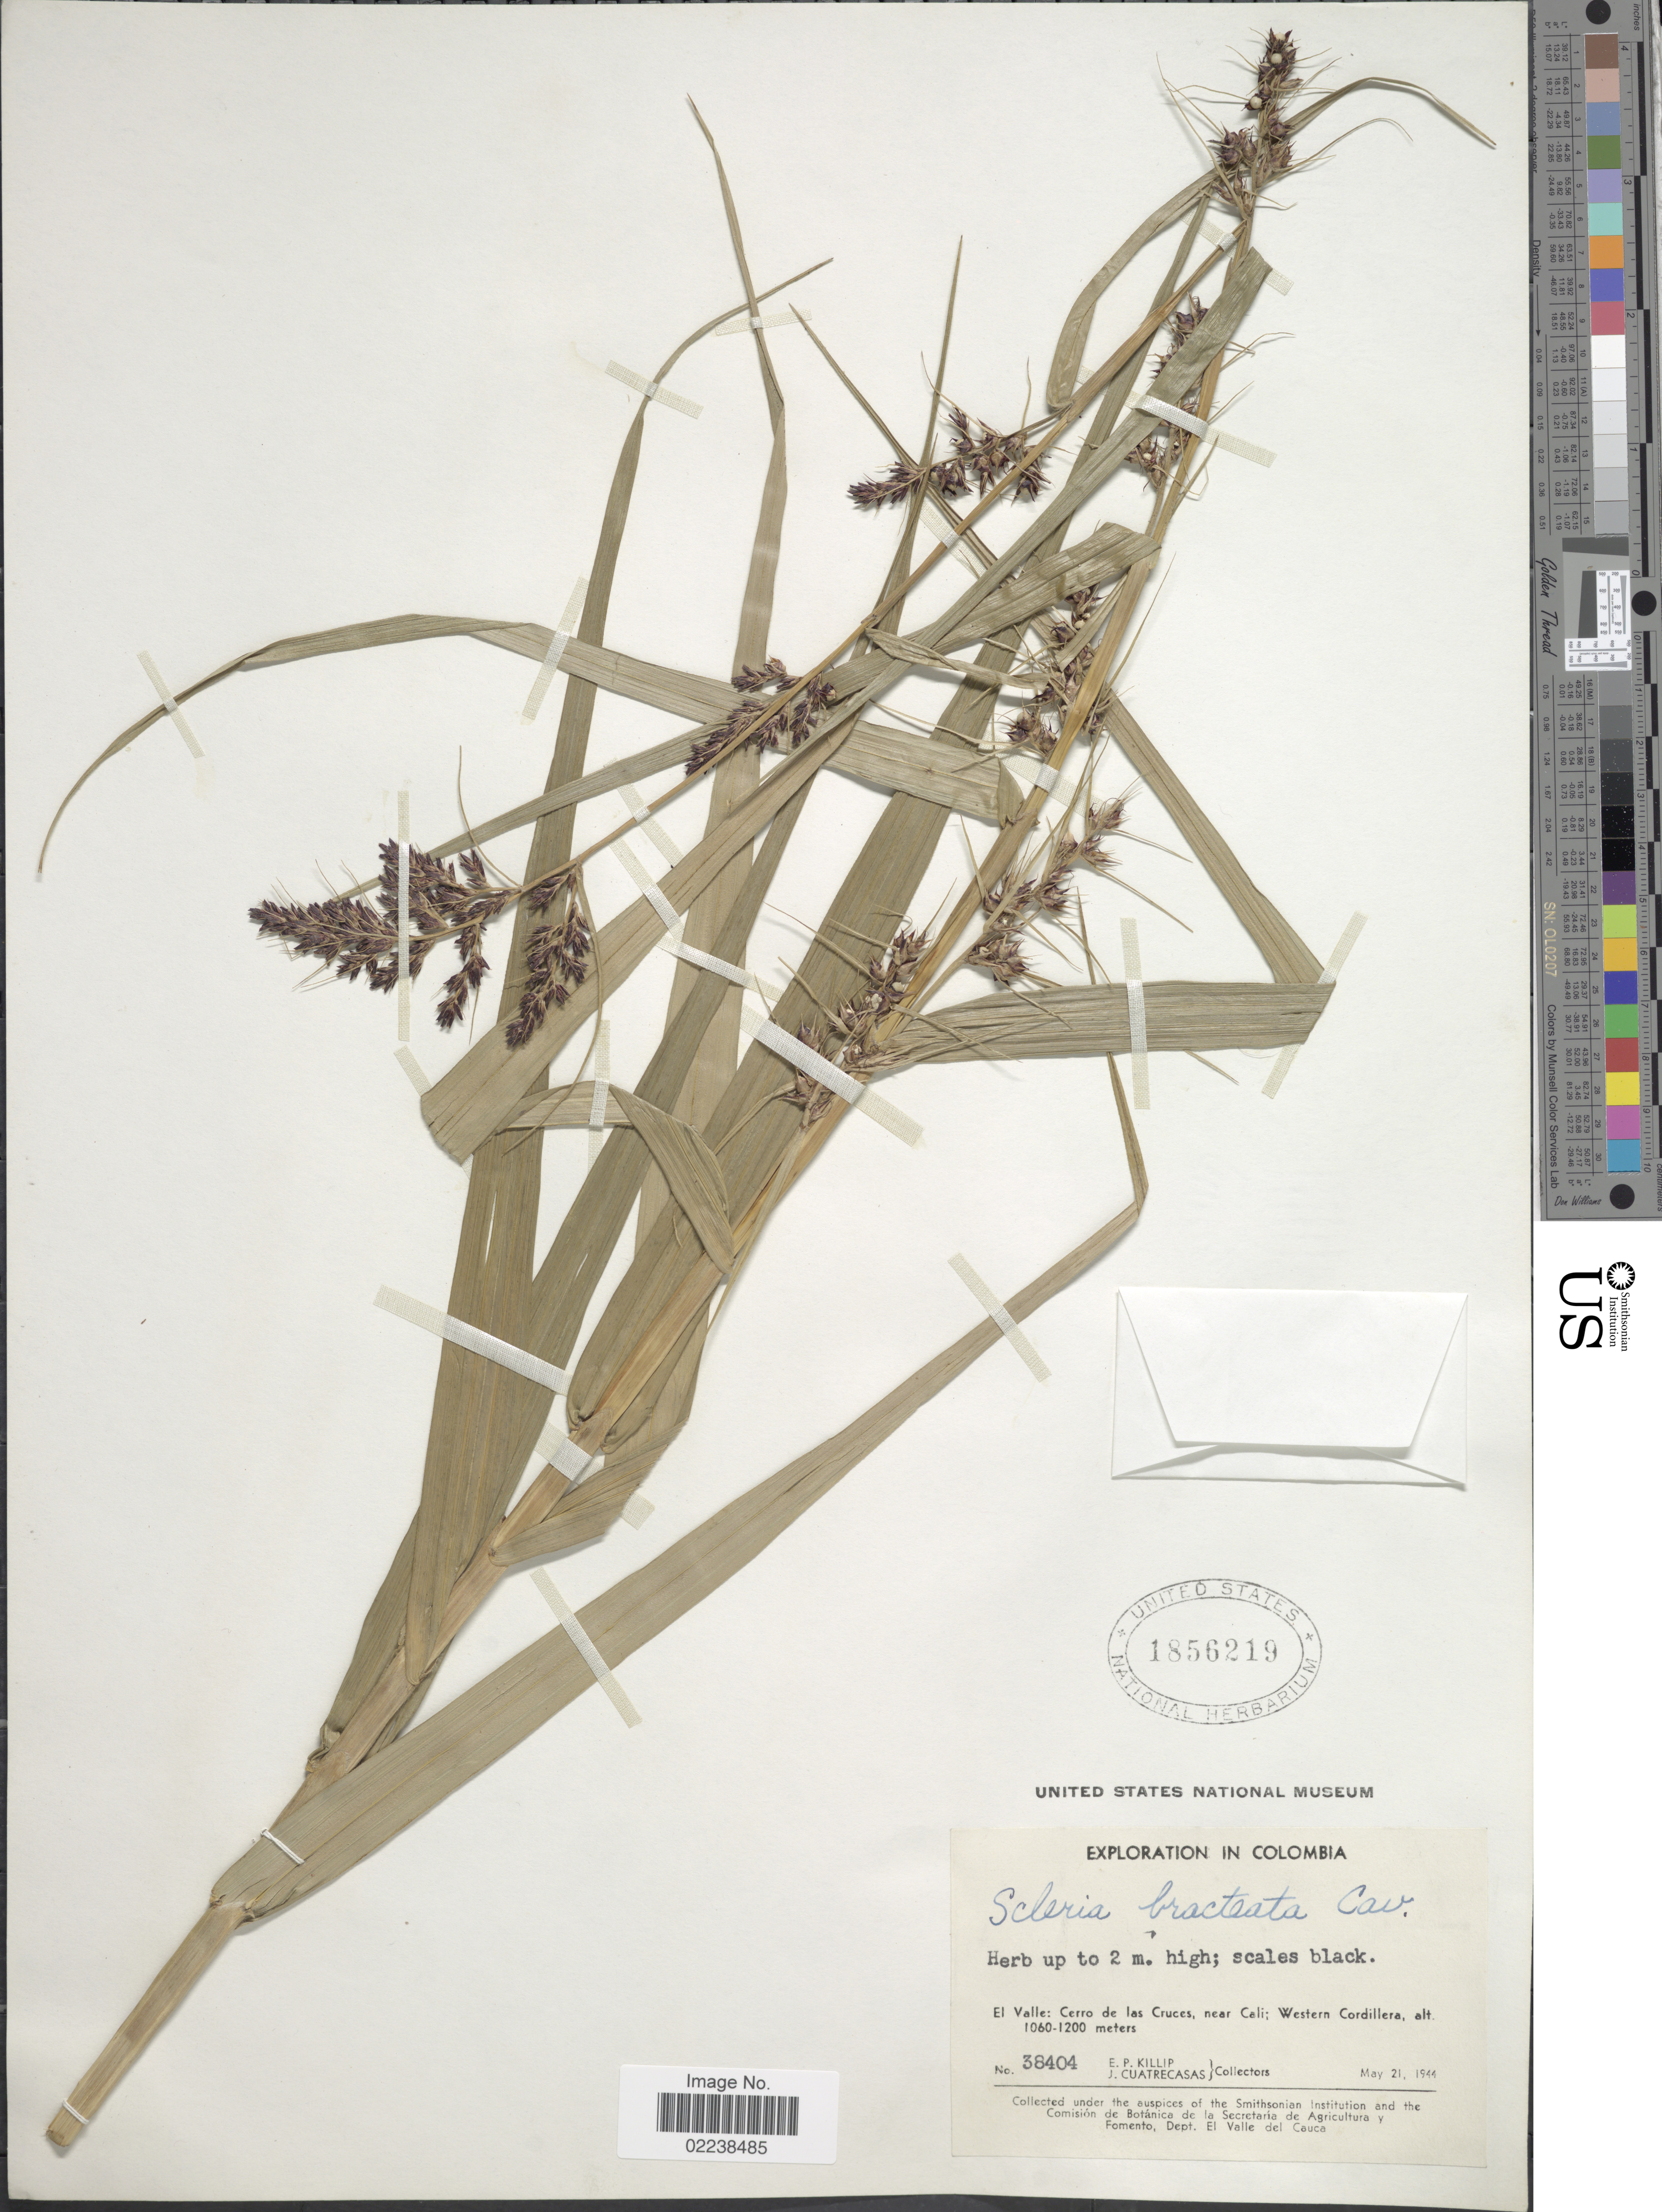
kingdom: Plantae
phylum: Tracheophyta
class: Liliopsida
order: Poales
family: Cyperaceae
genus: Scleria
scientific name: Scleria bracteata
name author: Cav.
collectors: E. P. Killip & J. Cuatrecasas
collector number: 38404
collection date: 1944-05-21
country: Colombia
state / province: Valle del Cauca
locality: El Valle: Cerro de las Cruces, near Cali; Western Cordillera.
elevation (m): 1060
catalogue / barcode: US 1856219